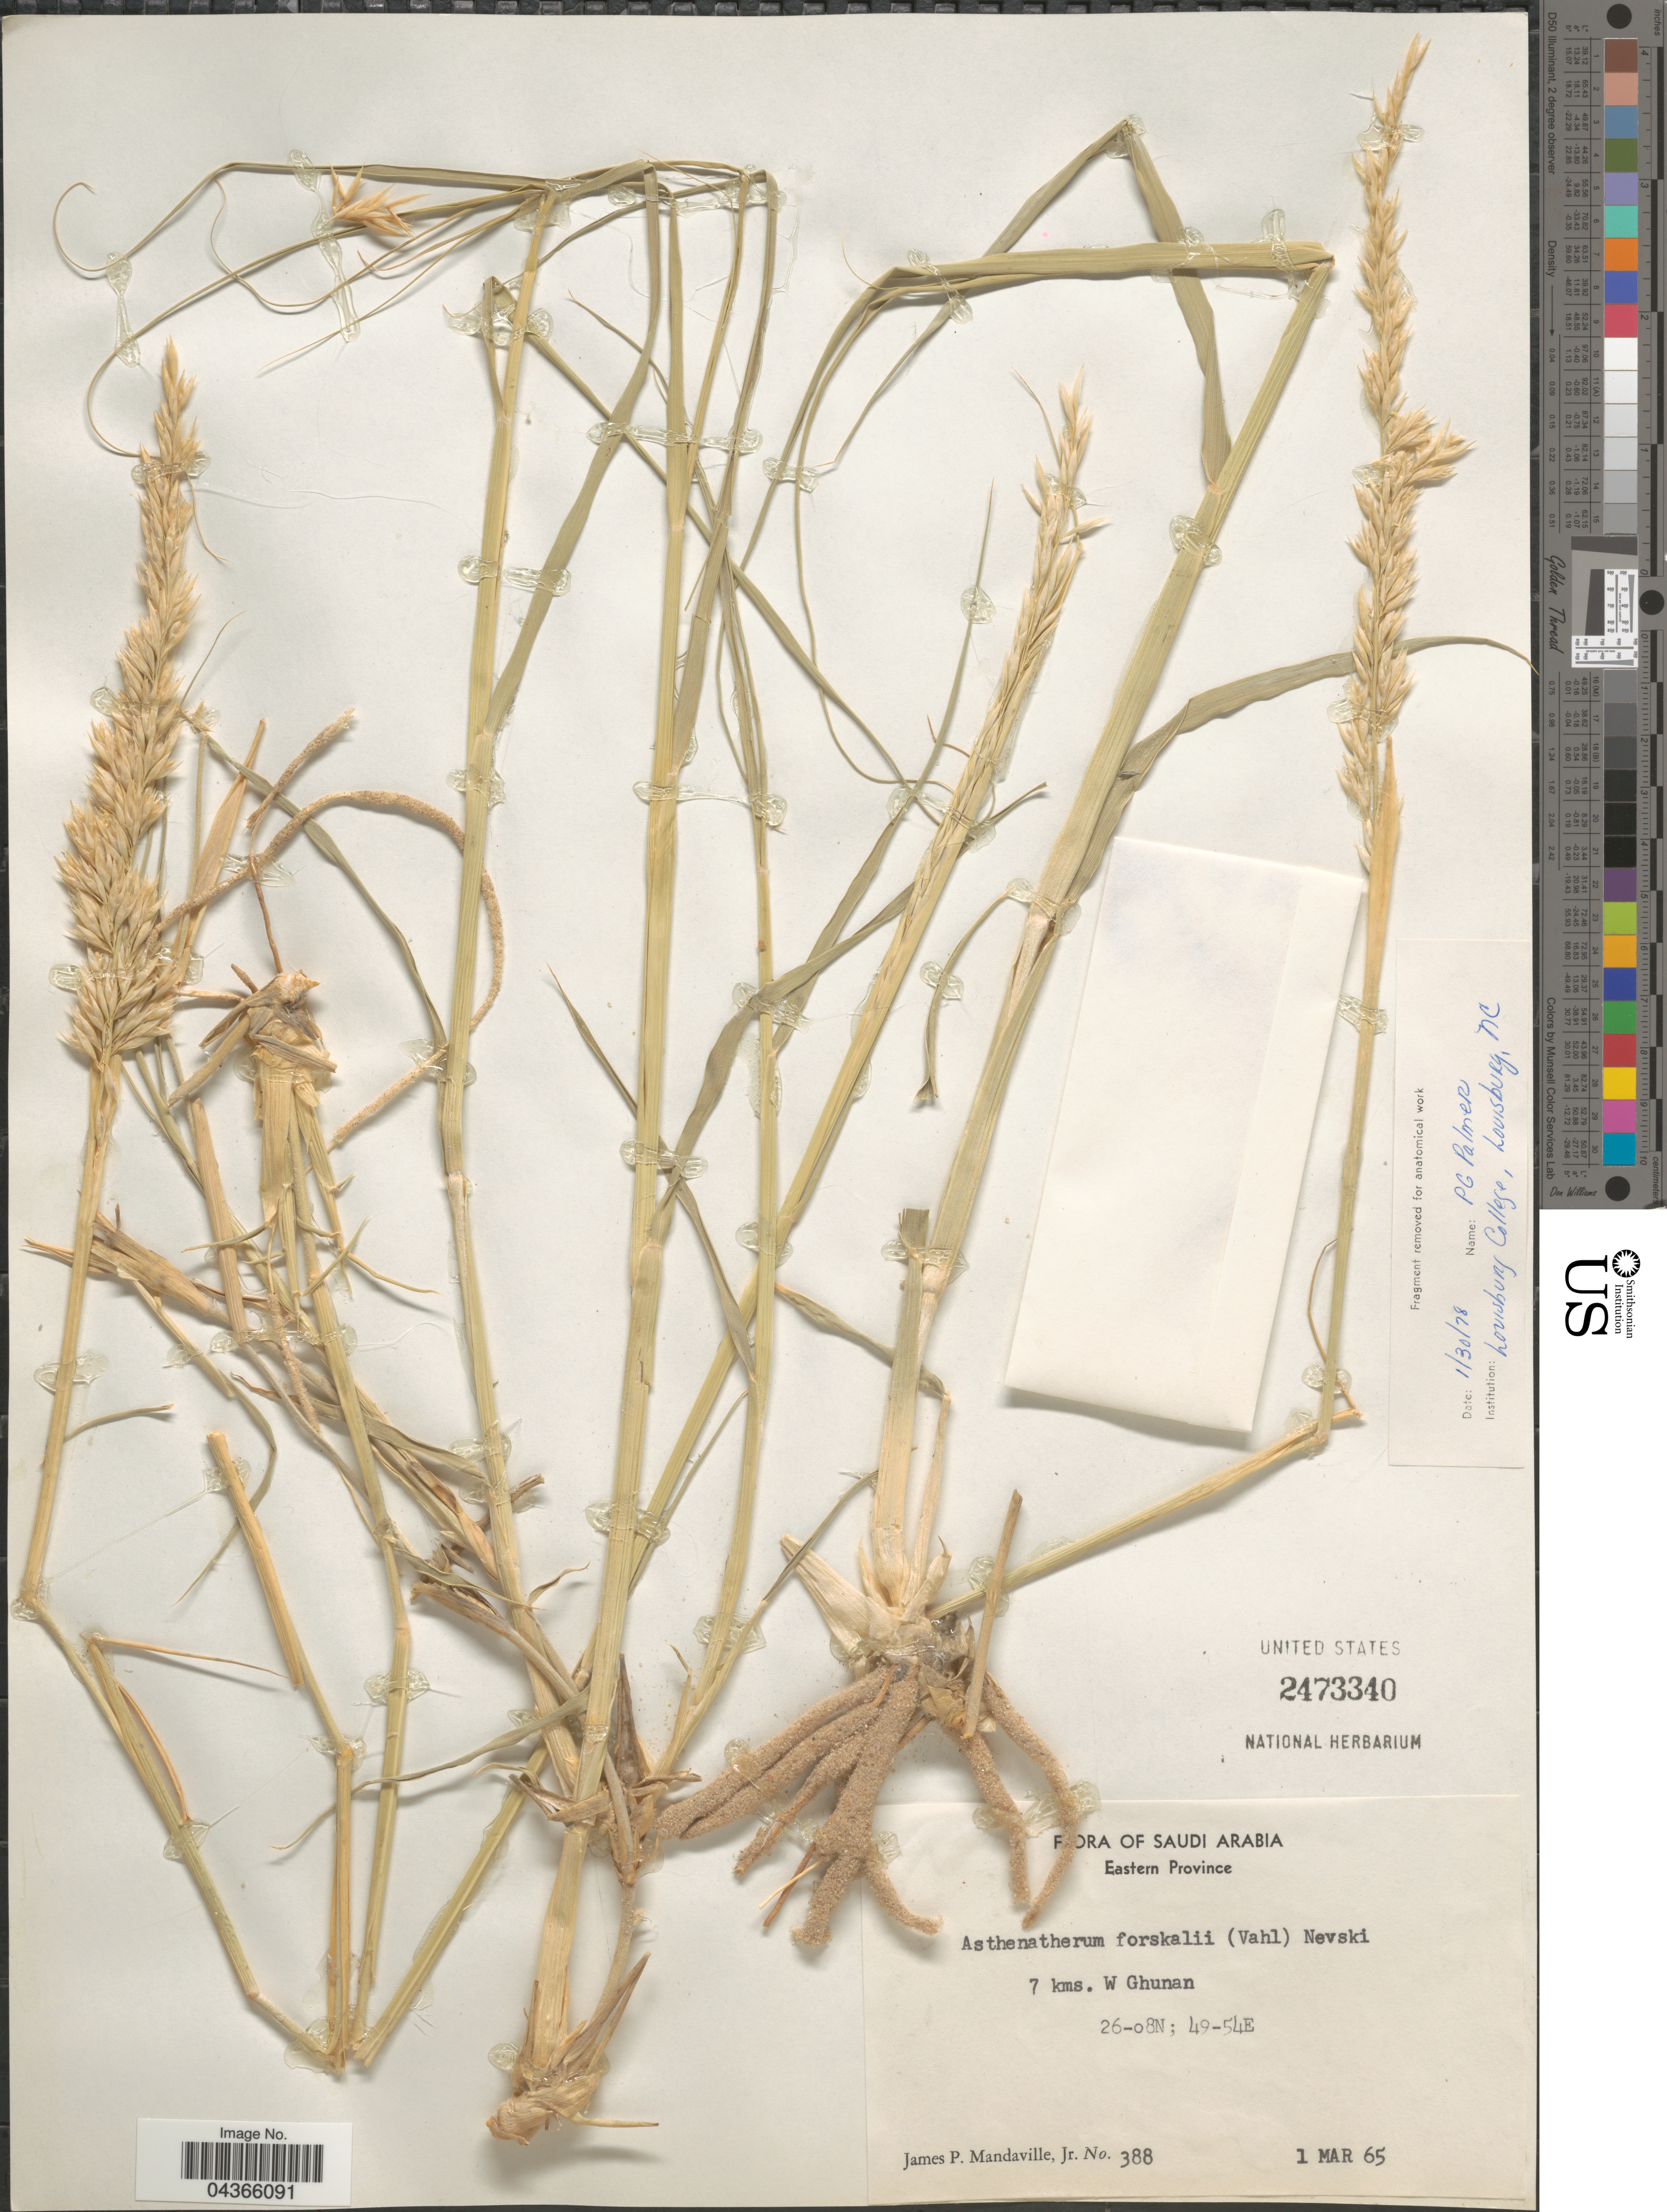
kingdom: Plantae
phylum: Tracheophyta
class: Liliopsida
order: Poales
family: Poaceae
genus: Centropodia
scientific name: Centropodia forsskalii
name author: (Vahl) Cope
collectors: J. Mandaville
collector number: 388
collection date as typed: Transcribed d/m/y: 1/3/65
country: Saudi Arabia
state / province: Ash Sharqiyah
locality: Eastern Province. 7 kms. W Ghunan.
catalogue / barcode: US 2473340